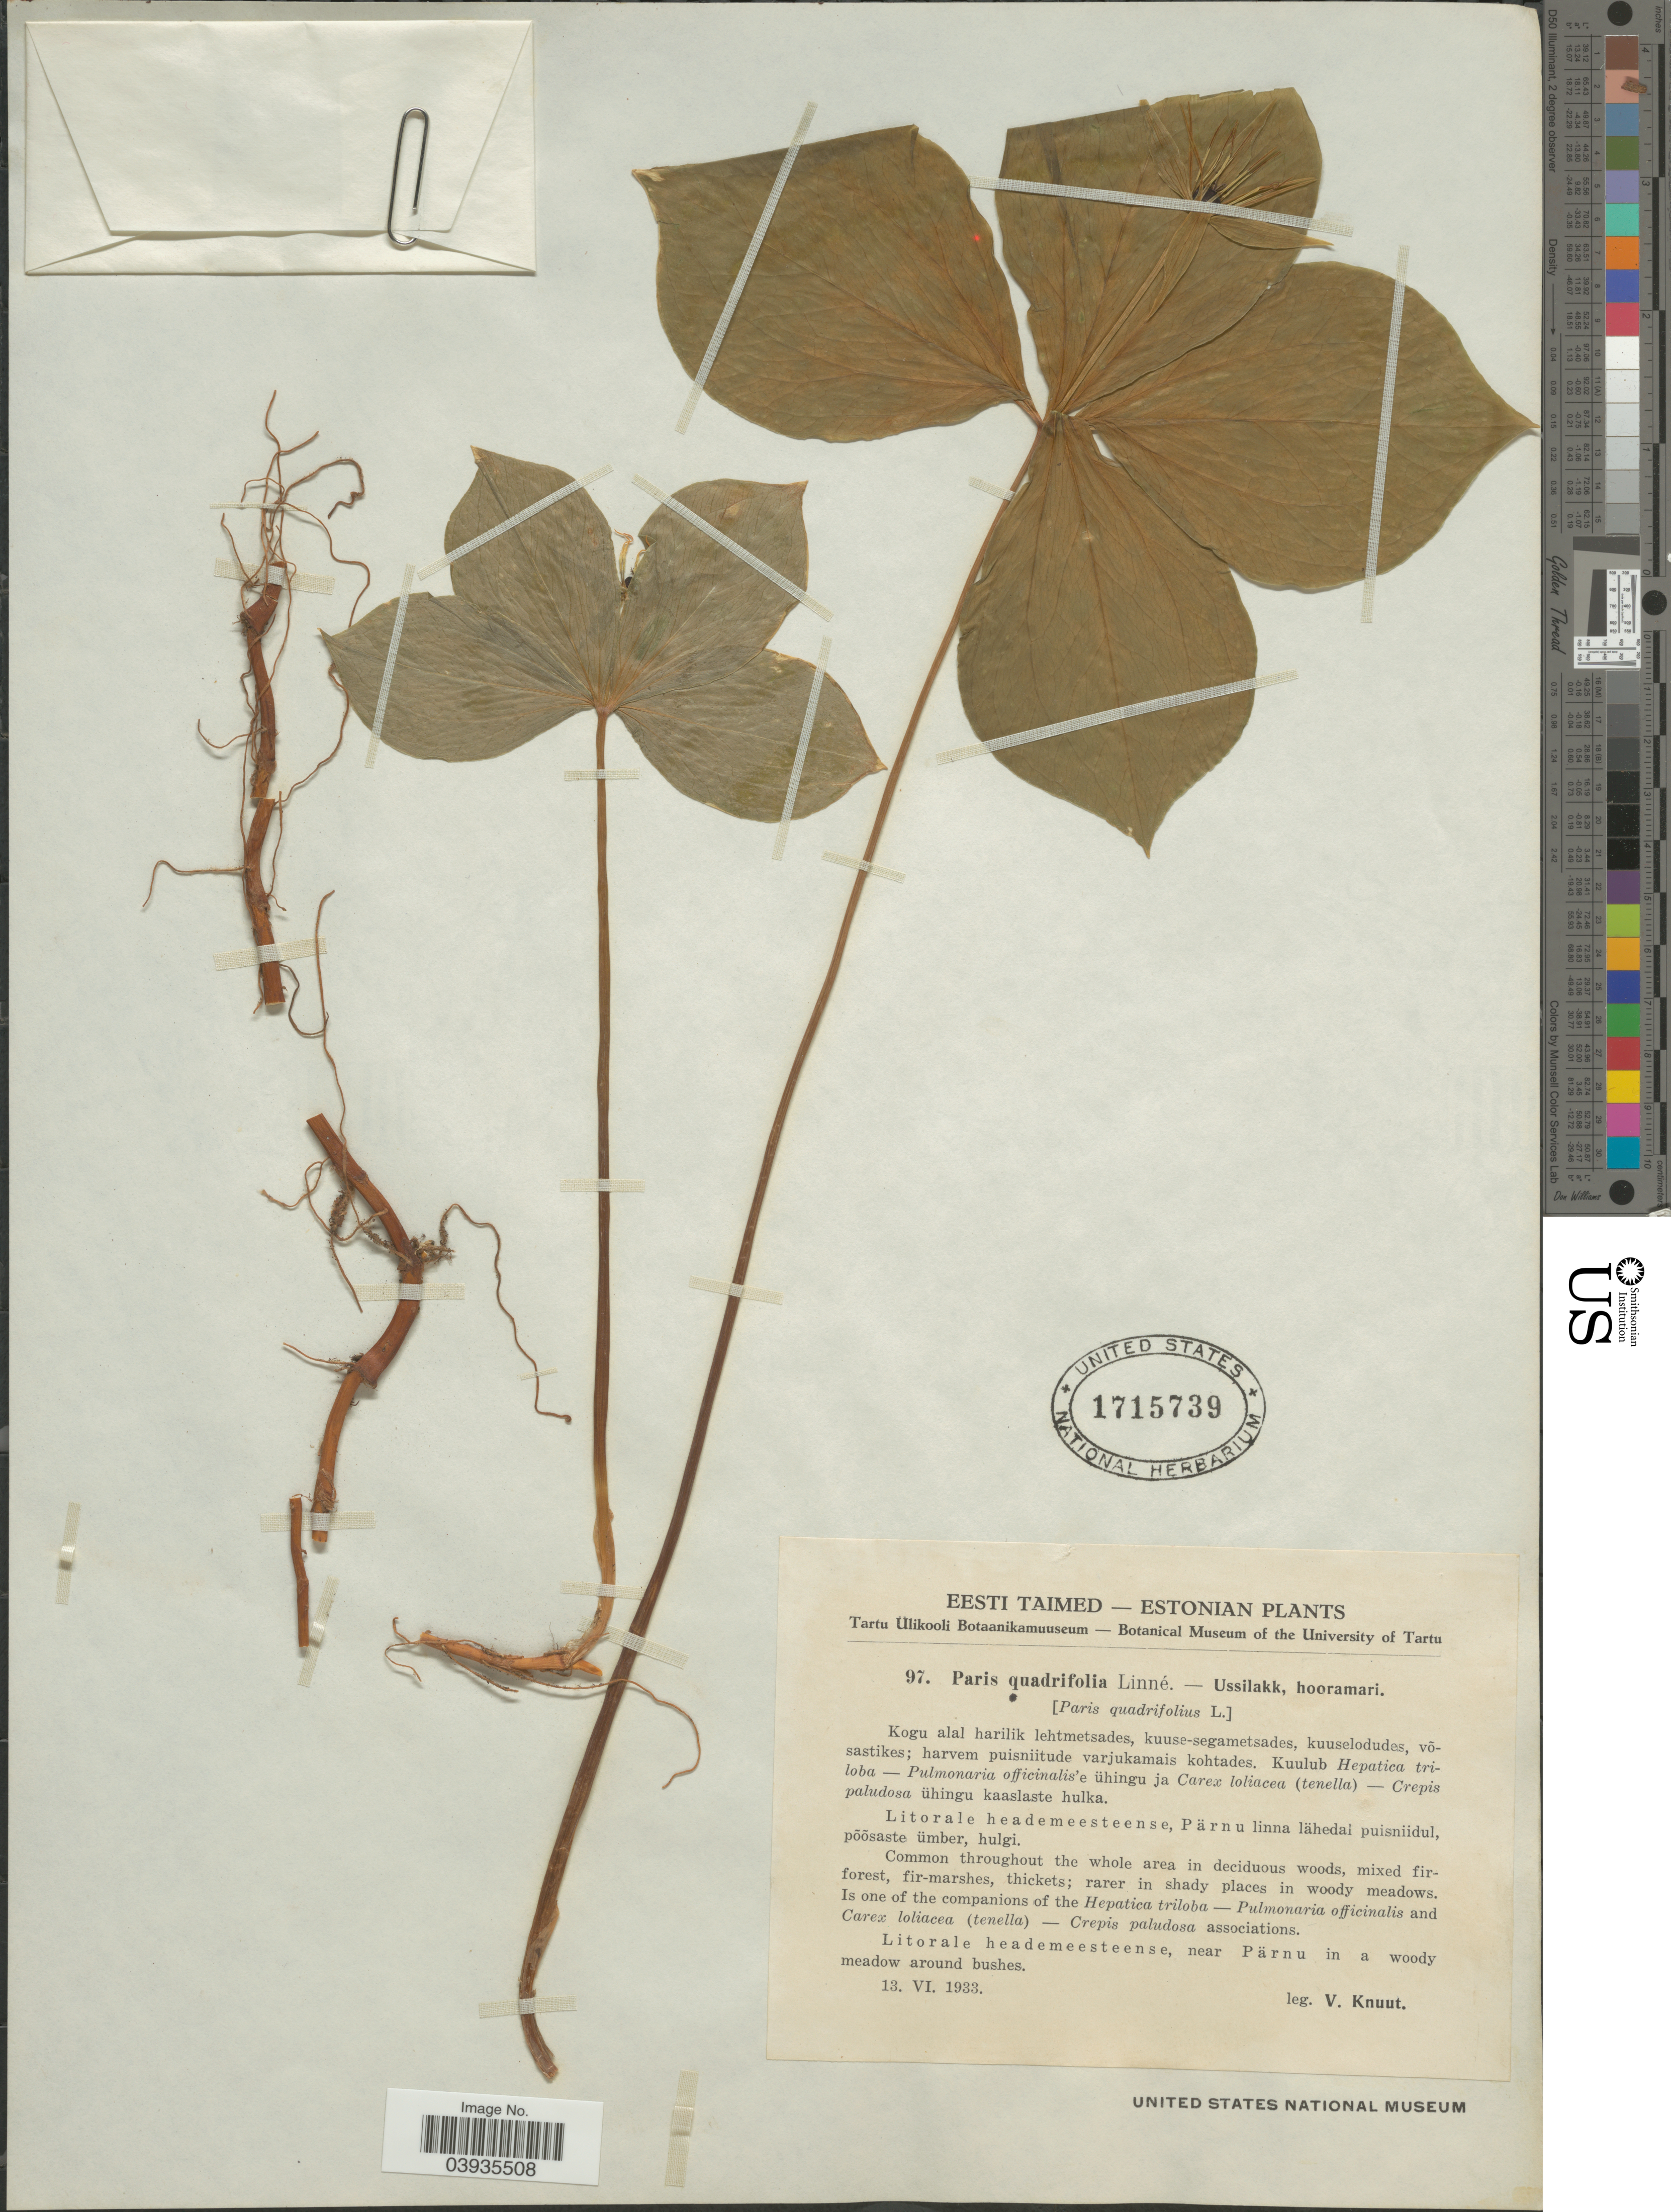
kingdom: Plantae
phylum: Tracheophyta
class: Liliopsida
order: Liliales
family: Melanthiaceae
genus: Paris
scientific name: Paris quadrifolia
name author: L.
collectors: V. Knuut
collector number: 97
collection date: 1933-06-13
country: Estonia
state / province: Pärnumaa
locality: Litorale heademeesteense, near Pärnu.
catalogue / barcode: US 1715739